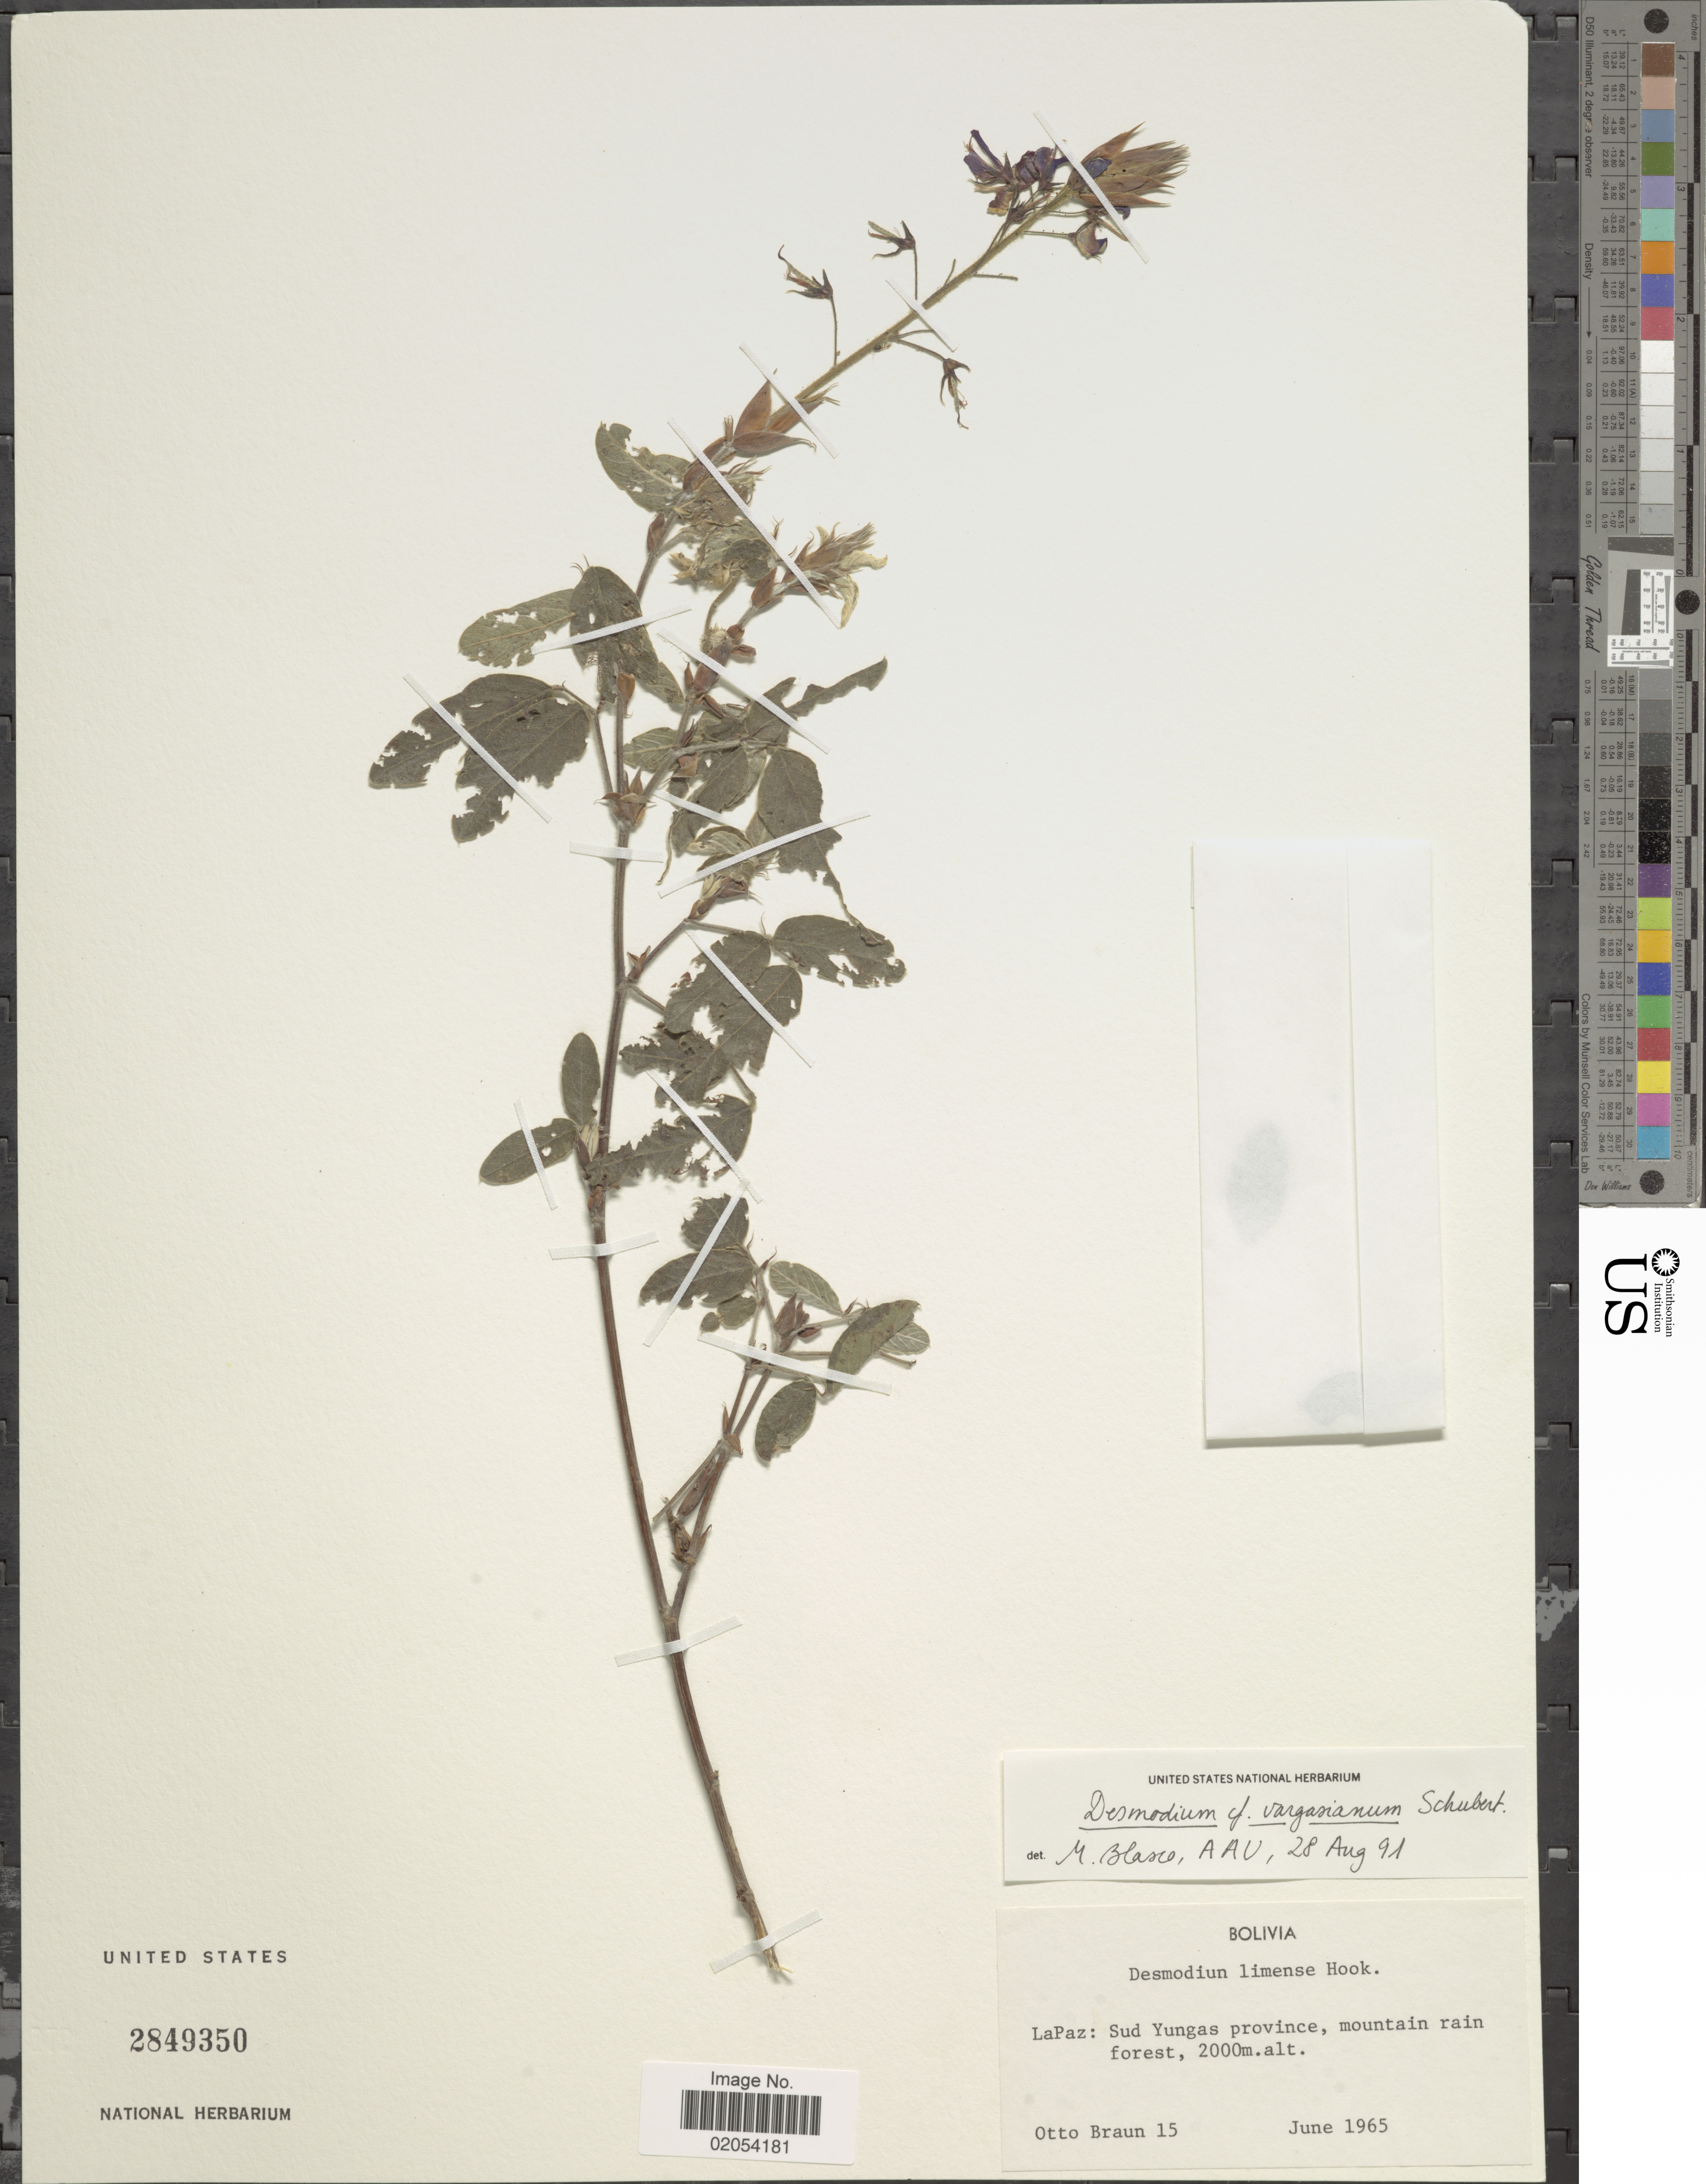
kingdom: Plantae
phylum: Tracheophyta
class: Magnoliopsida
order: Fabales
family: Fabaceae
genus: Desmodium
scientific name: Desmodium vargasianum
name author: B.G. Schub.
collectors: O. Braun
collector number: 15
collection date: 1965-06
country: Bolivia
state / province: La Paz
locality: Bolivia, LaPaz: Sud Yungas province, mountain rain forest.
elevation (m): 2000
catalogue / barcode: US 2849350